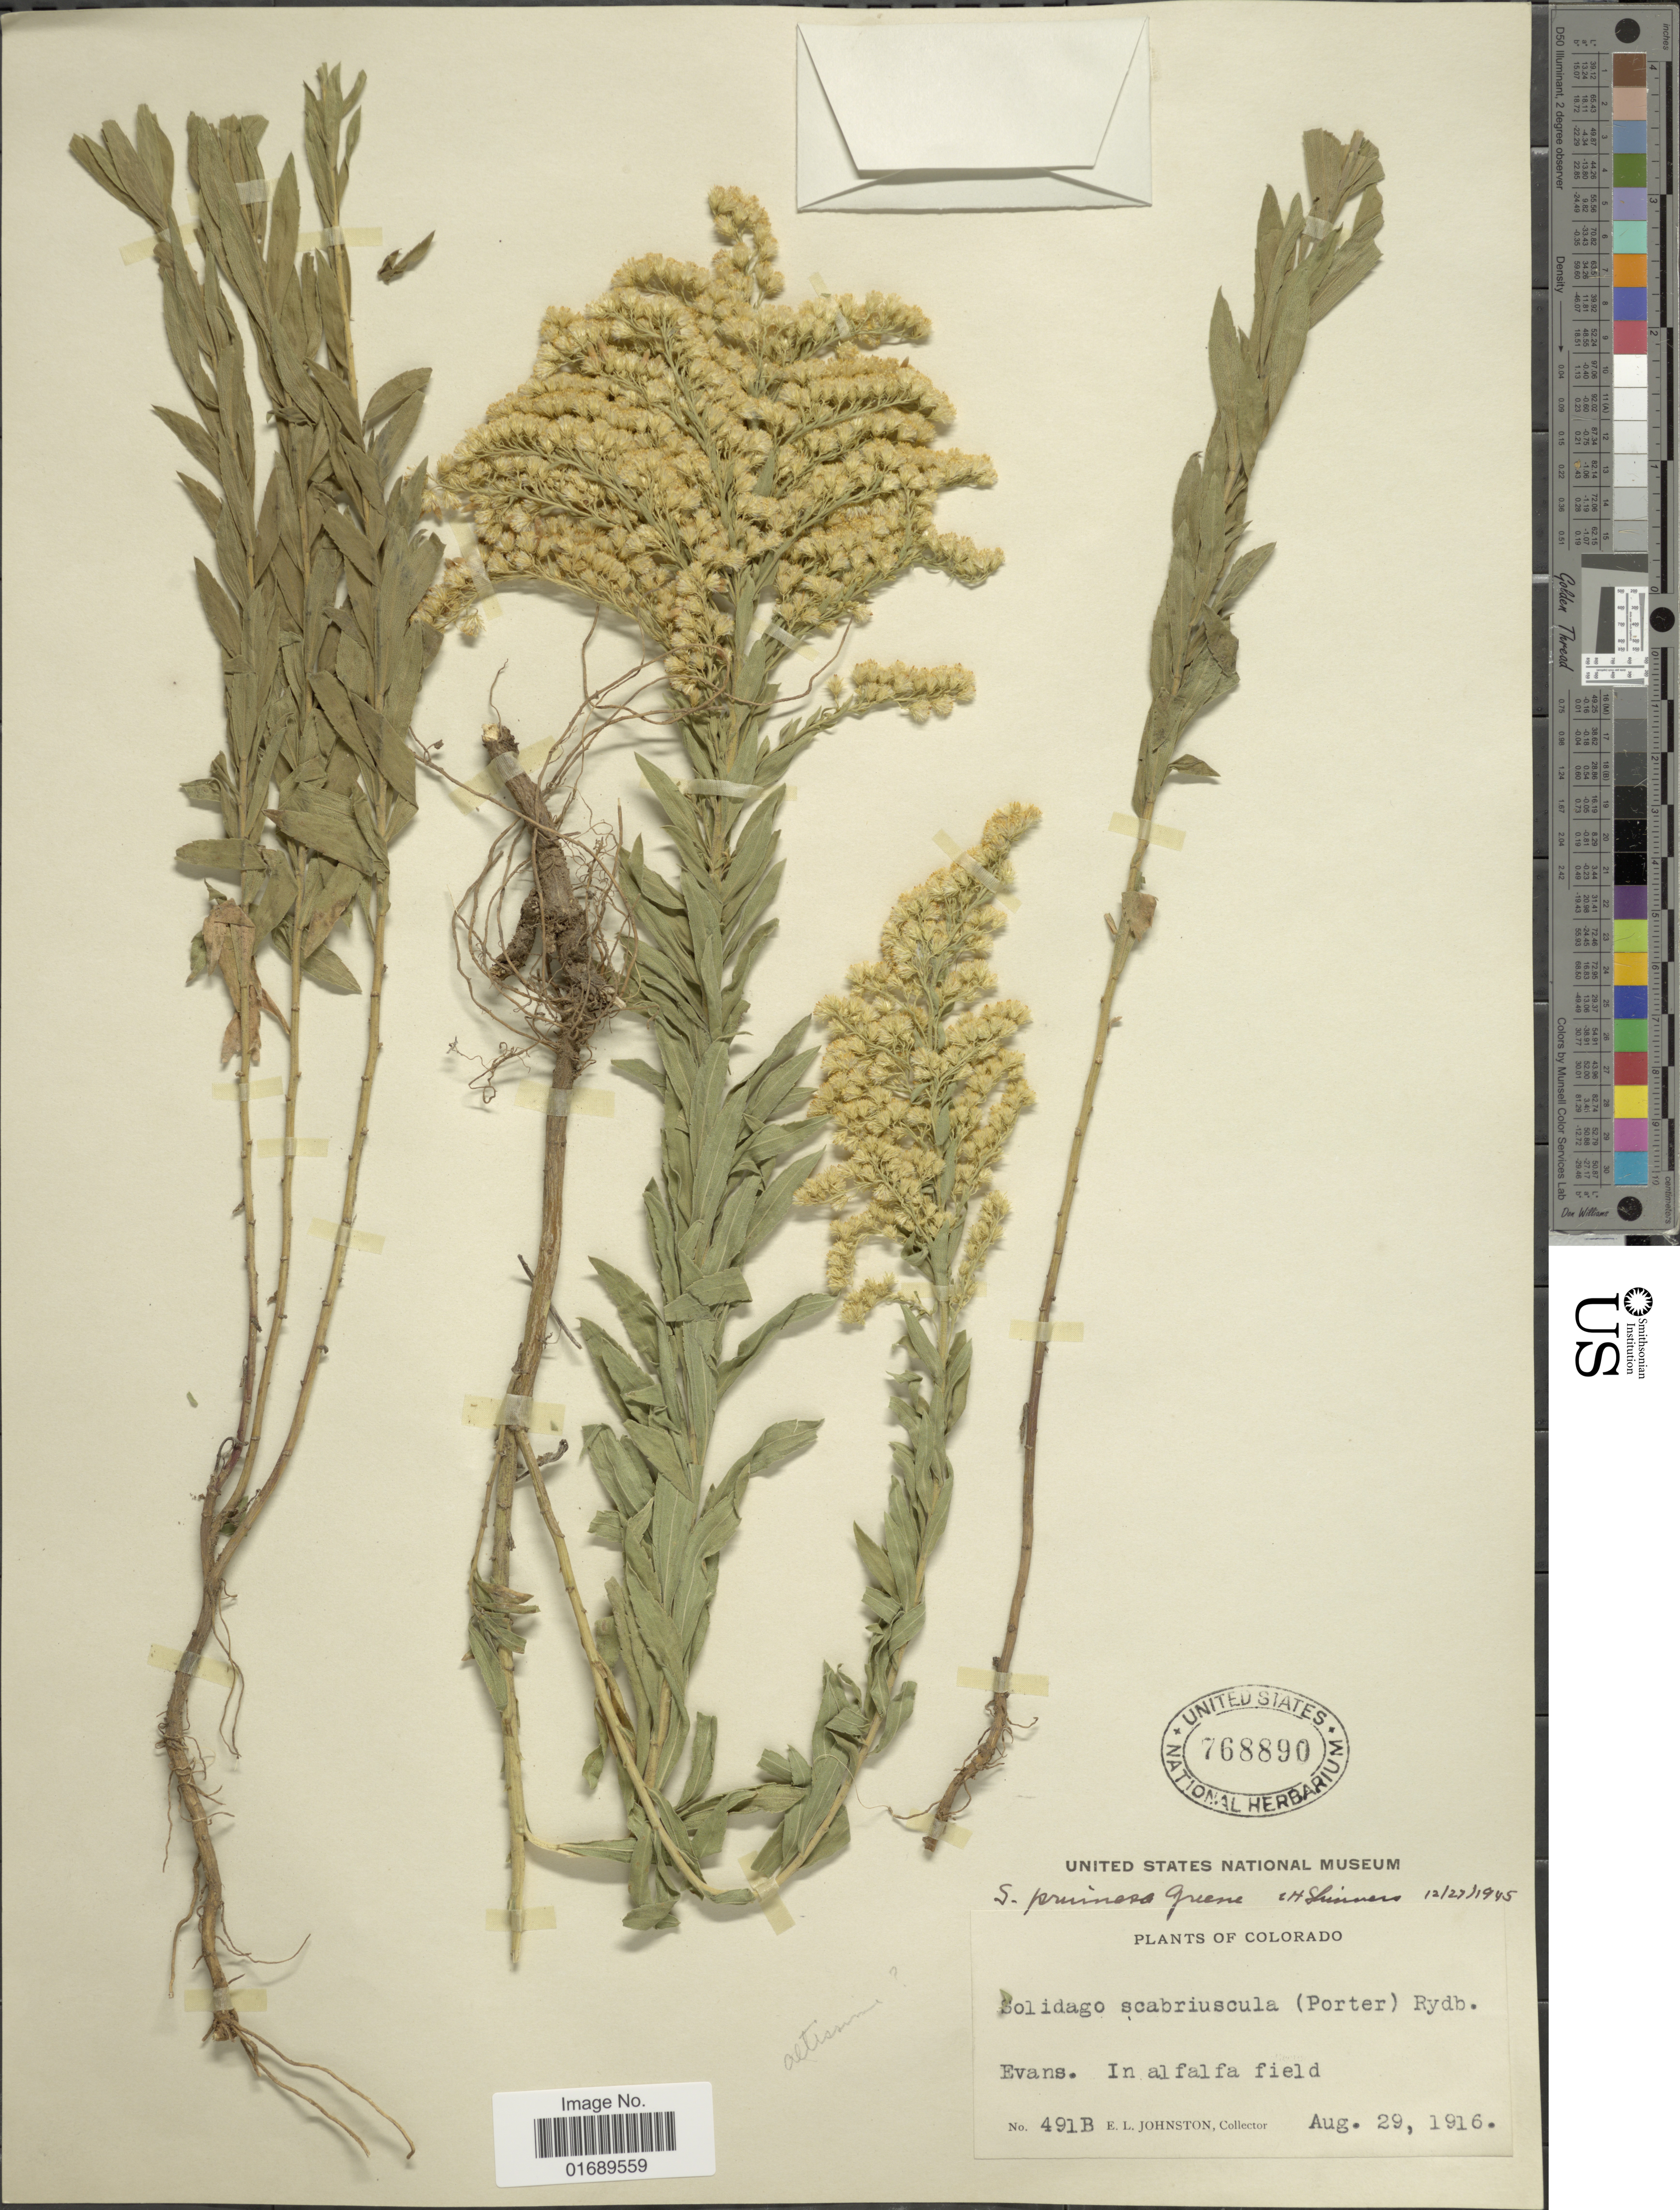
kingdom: Plantae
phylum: Tracheophyta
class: Magnoliopsida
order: Asterales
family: Asteraceae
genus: Solidago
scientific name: Solidago pruinosa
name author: Greene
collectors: E. L. Johnston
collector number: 491B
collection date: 1916-08-29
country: United States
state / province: Colorado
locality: Evans. In alfalfa field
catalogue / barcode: US 768890